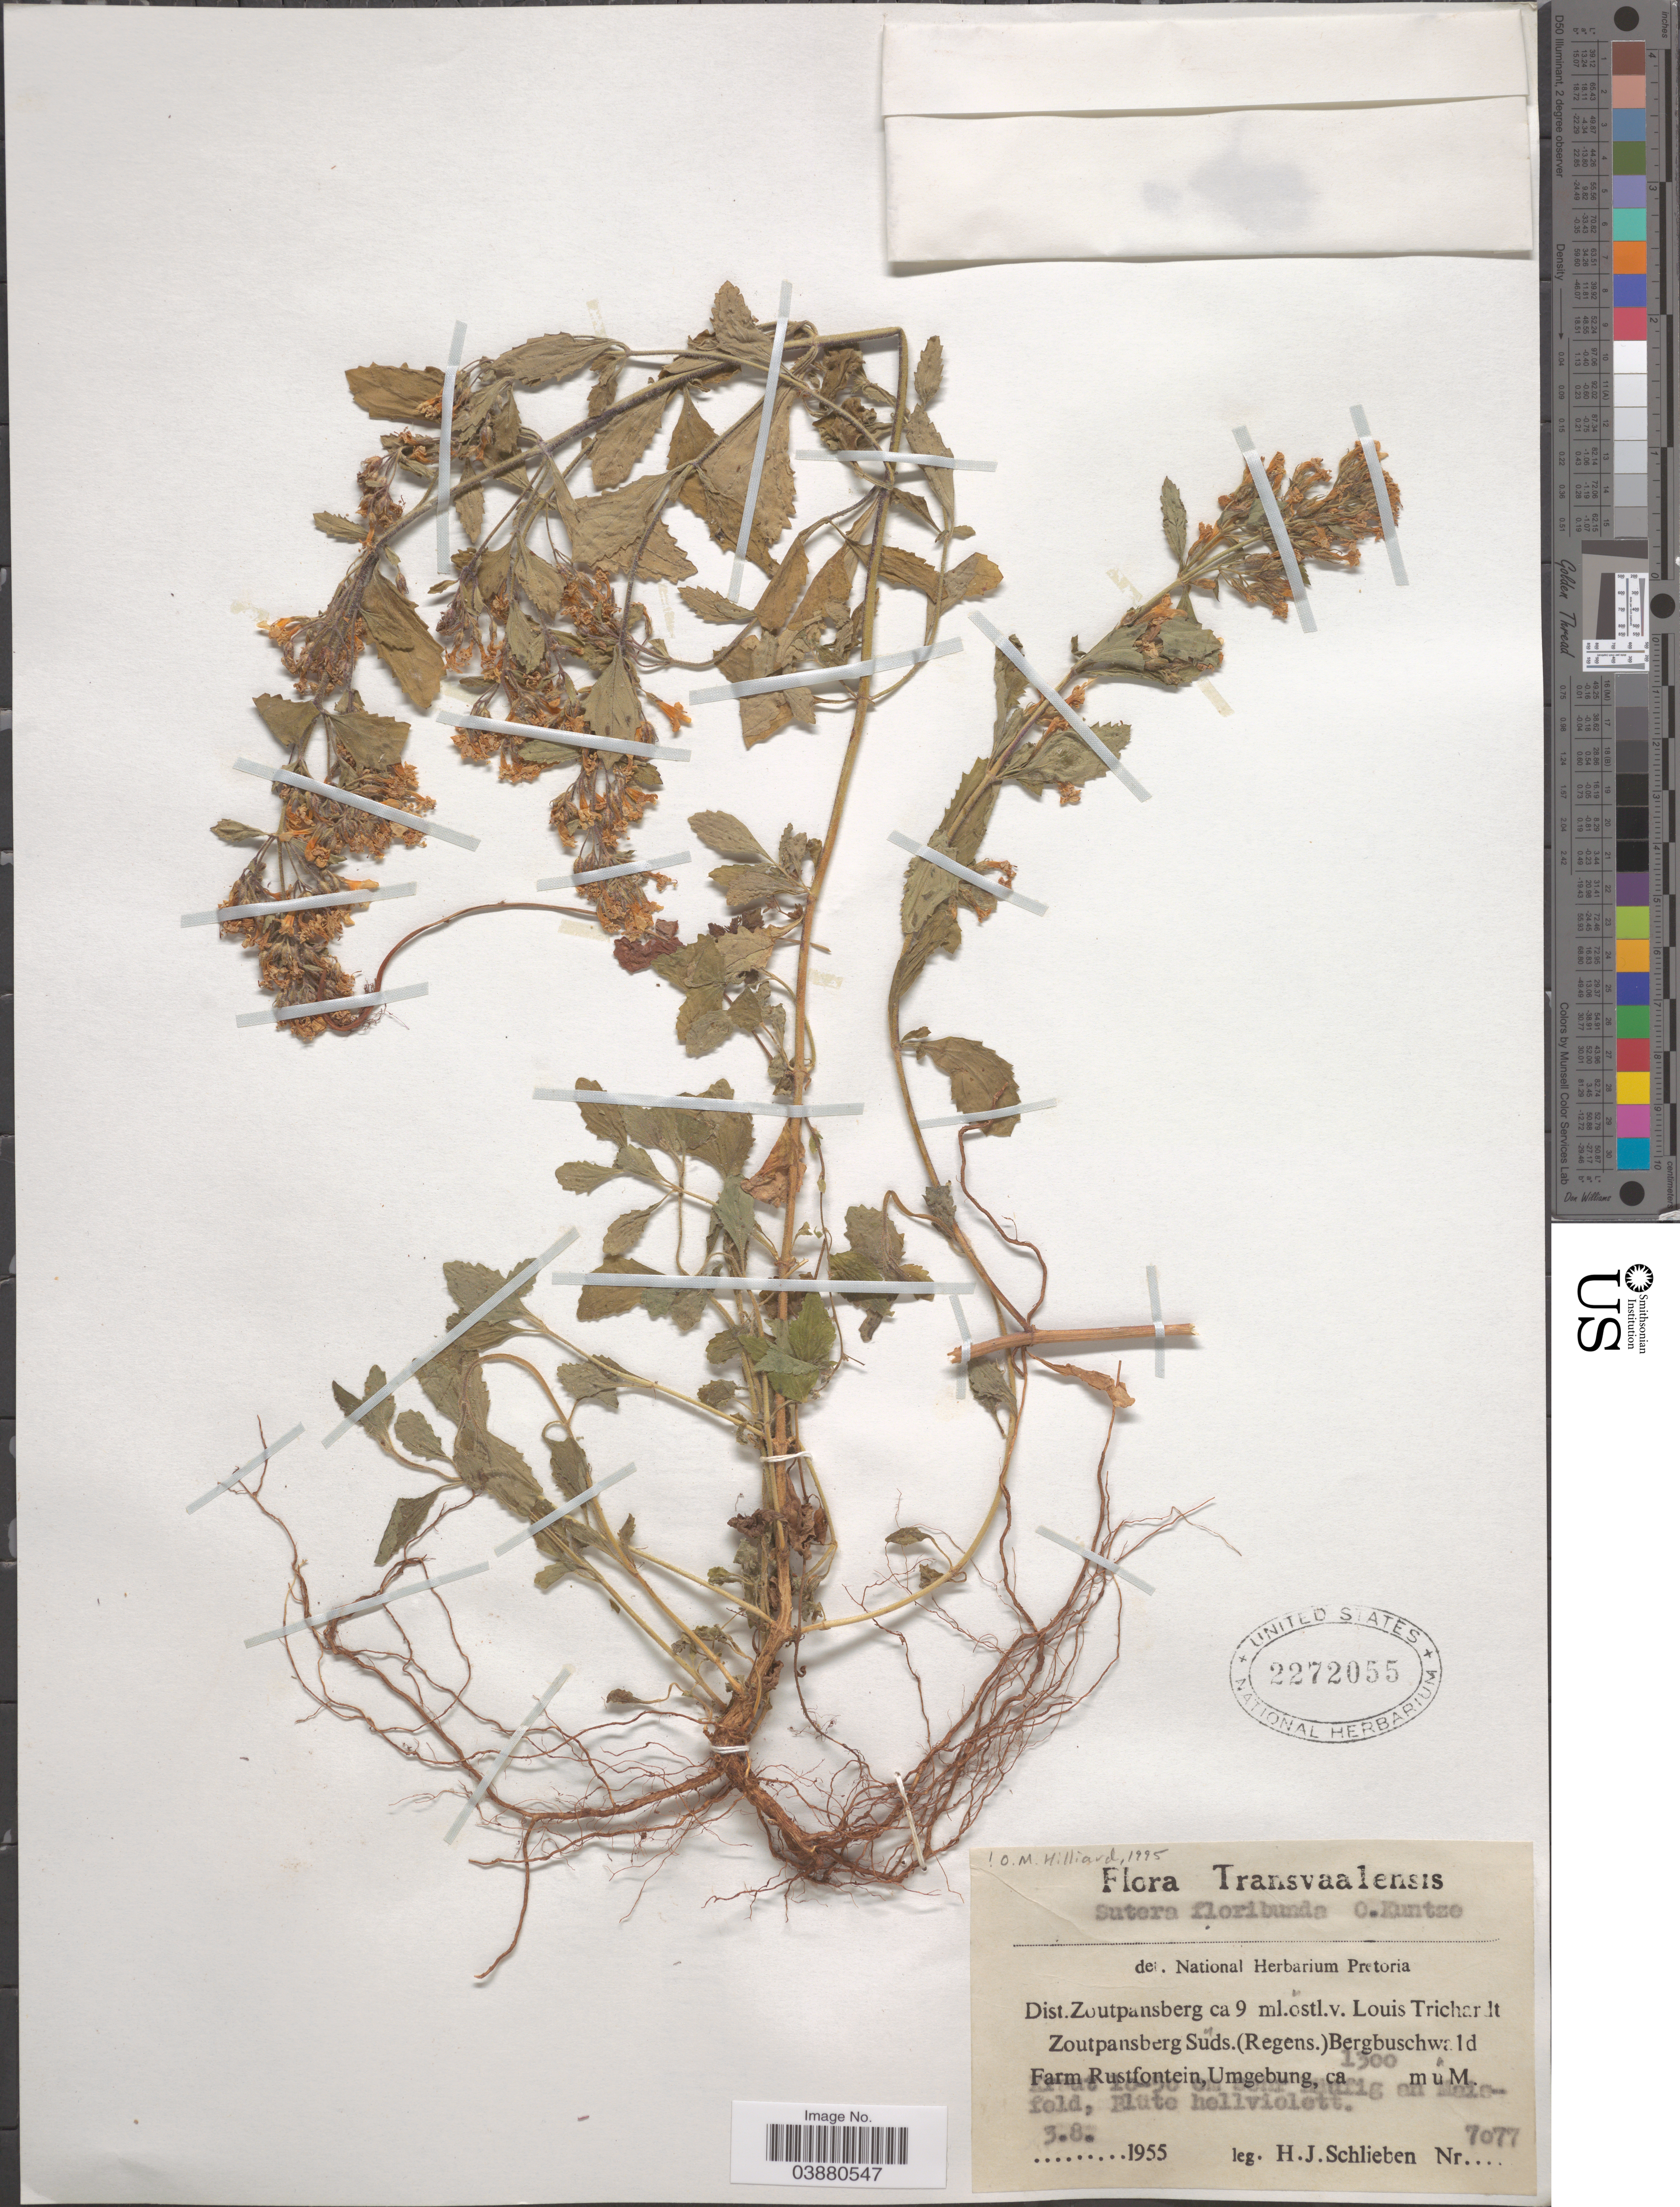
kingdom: Plantae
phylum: Tracheophyta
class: Magnoliopsida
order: Lamiales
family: Scrophulariaceae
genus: Sutera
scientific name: Sutera floribunda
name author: (Benth.) Kuntze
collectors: H. J. Schlieben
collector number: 7077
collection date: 1955-08-03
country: South Africa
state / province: Limpopo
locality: Traansvaalensis. Dist.Zoutpansberg ca 9 ml.ostl.v. Louis Trichardt Zoutpansberg Süds.(Regens.)Bergbuschwald Farm Rustfontein, Umgebung.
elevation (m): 1300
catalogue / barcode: US 2272055